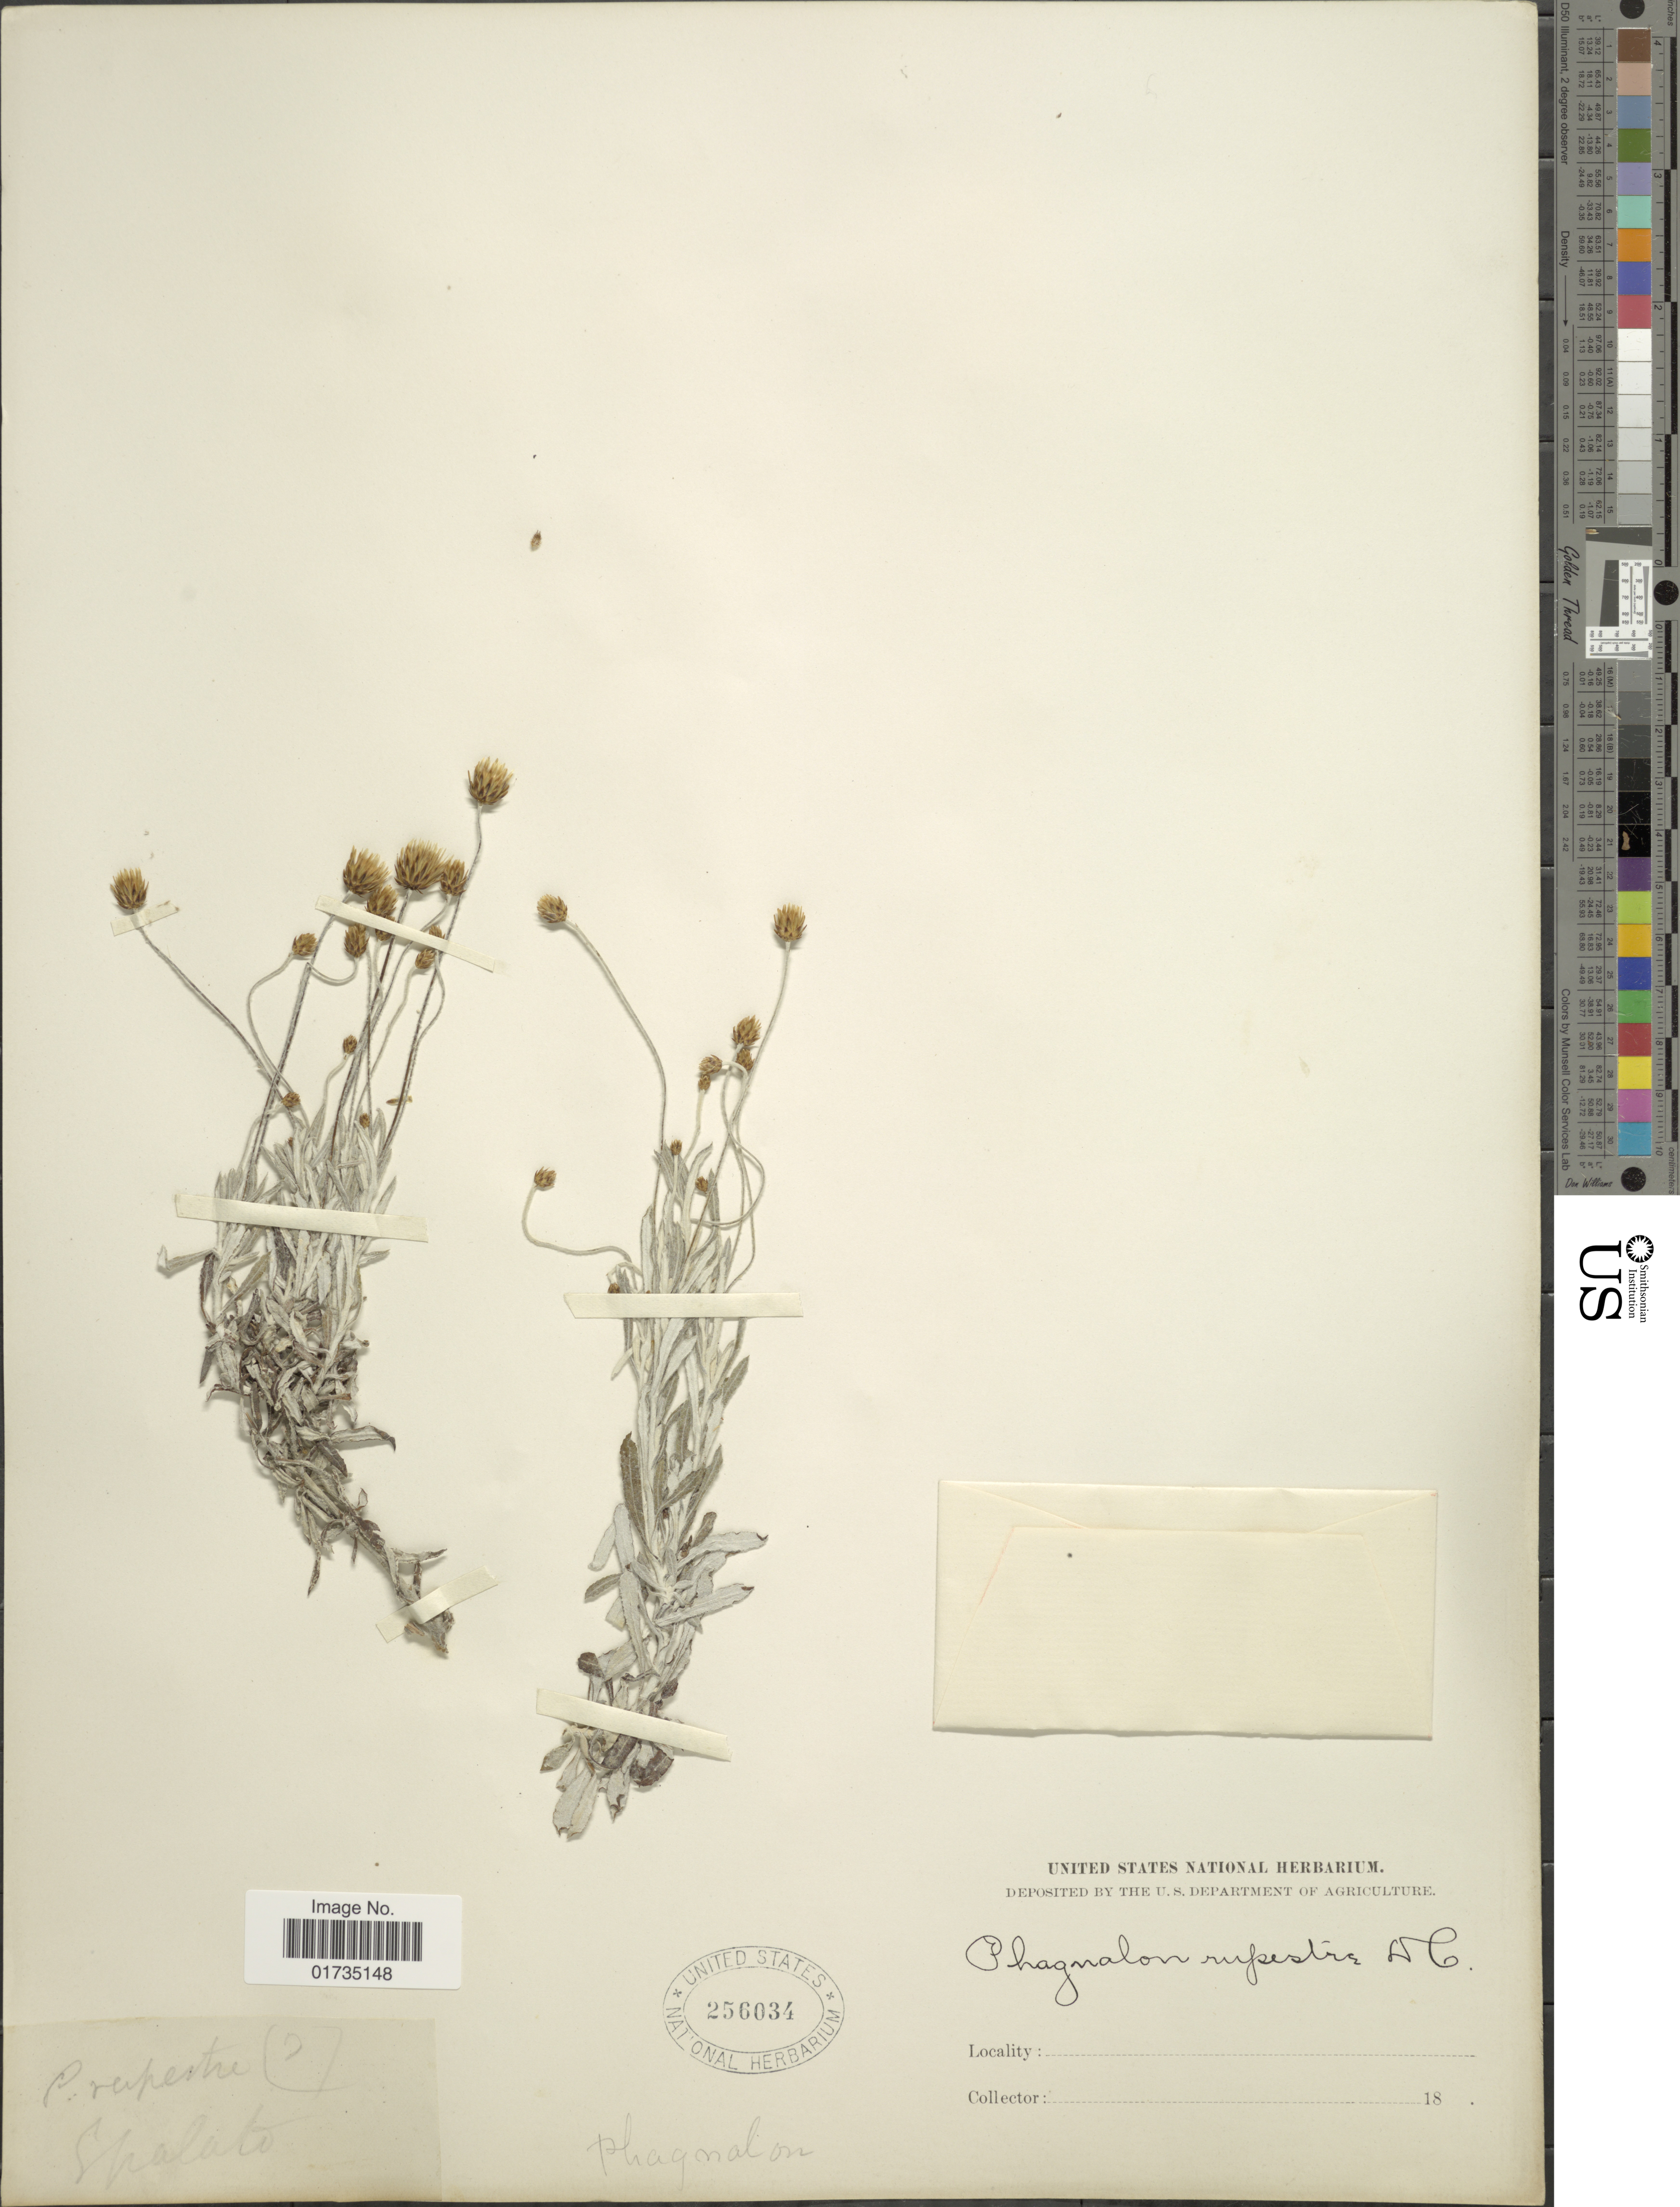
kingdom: Plantae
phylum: Tracheophyta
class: Magnoliopsida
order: Asterales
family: Asteraceae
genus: Phagnalon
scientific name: Phagnalon rupestre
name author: (L.) DC.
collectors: ex herb. United States National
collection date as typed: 18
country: Croatia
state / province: Split-Dalmatia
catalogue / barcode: US 256034